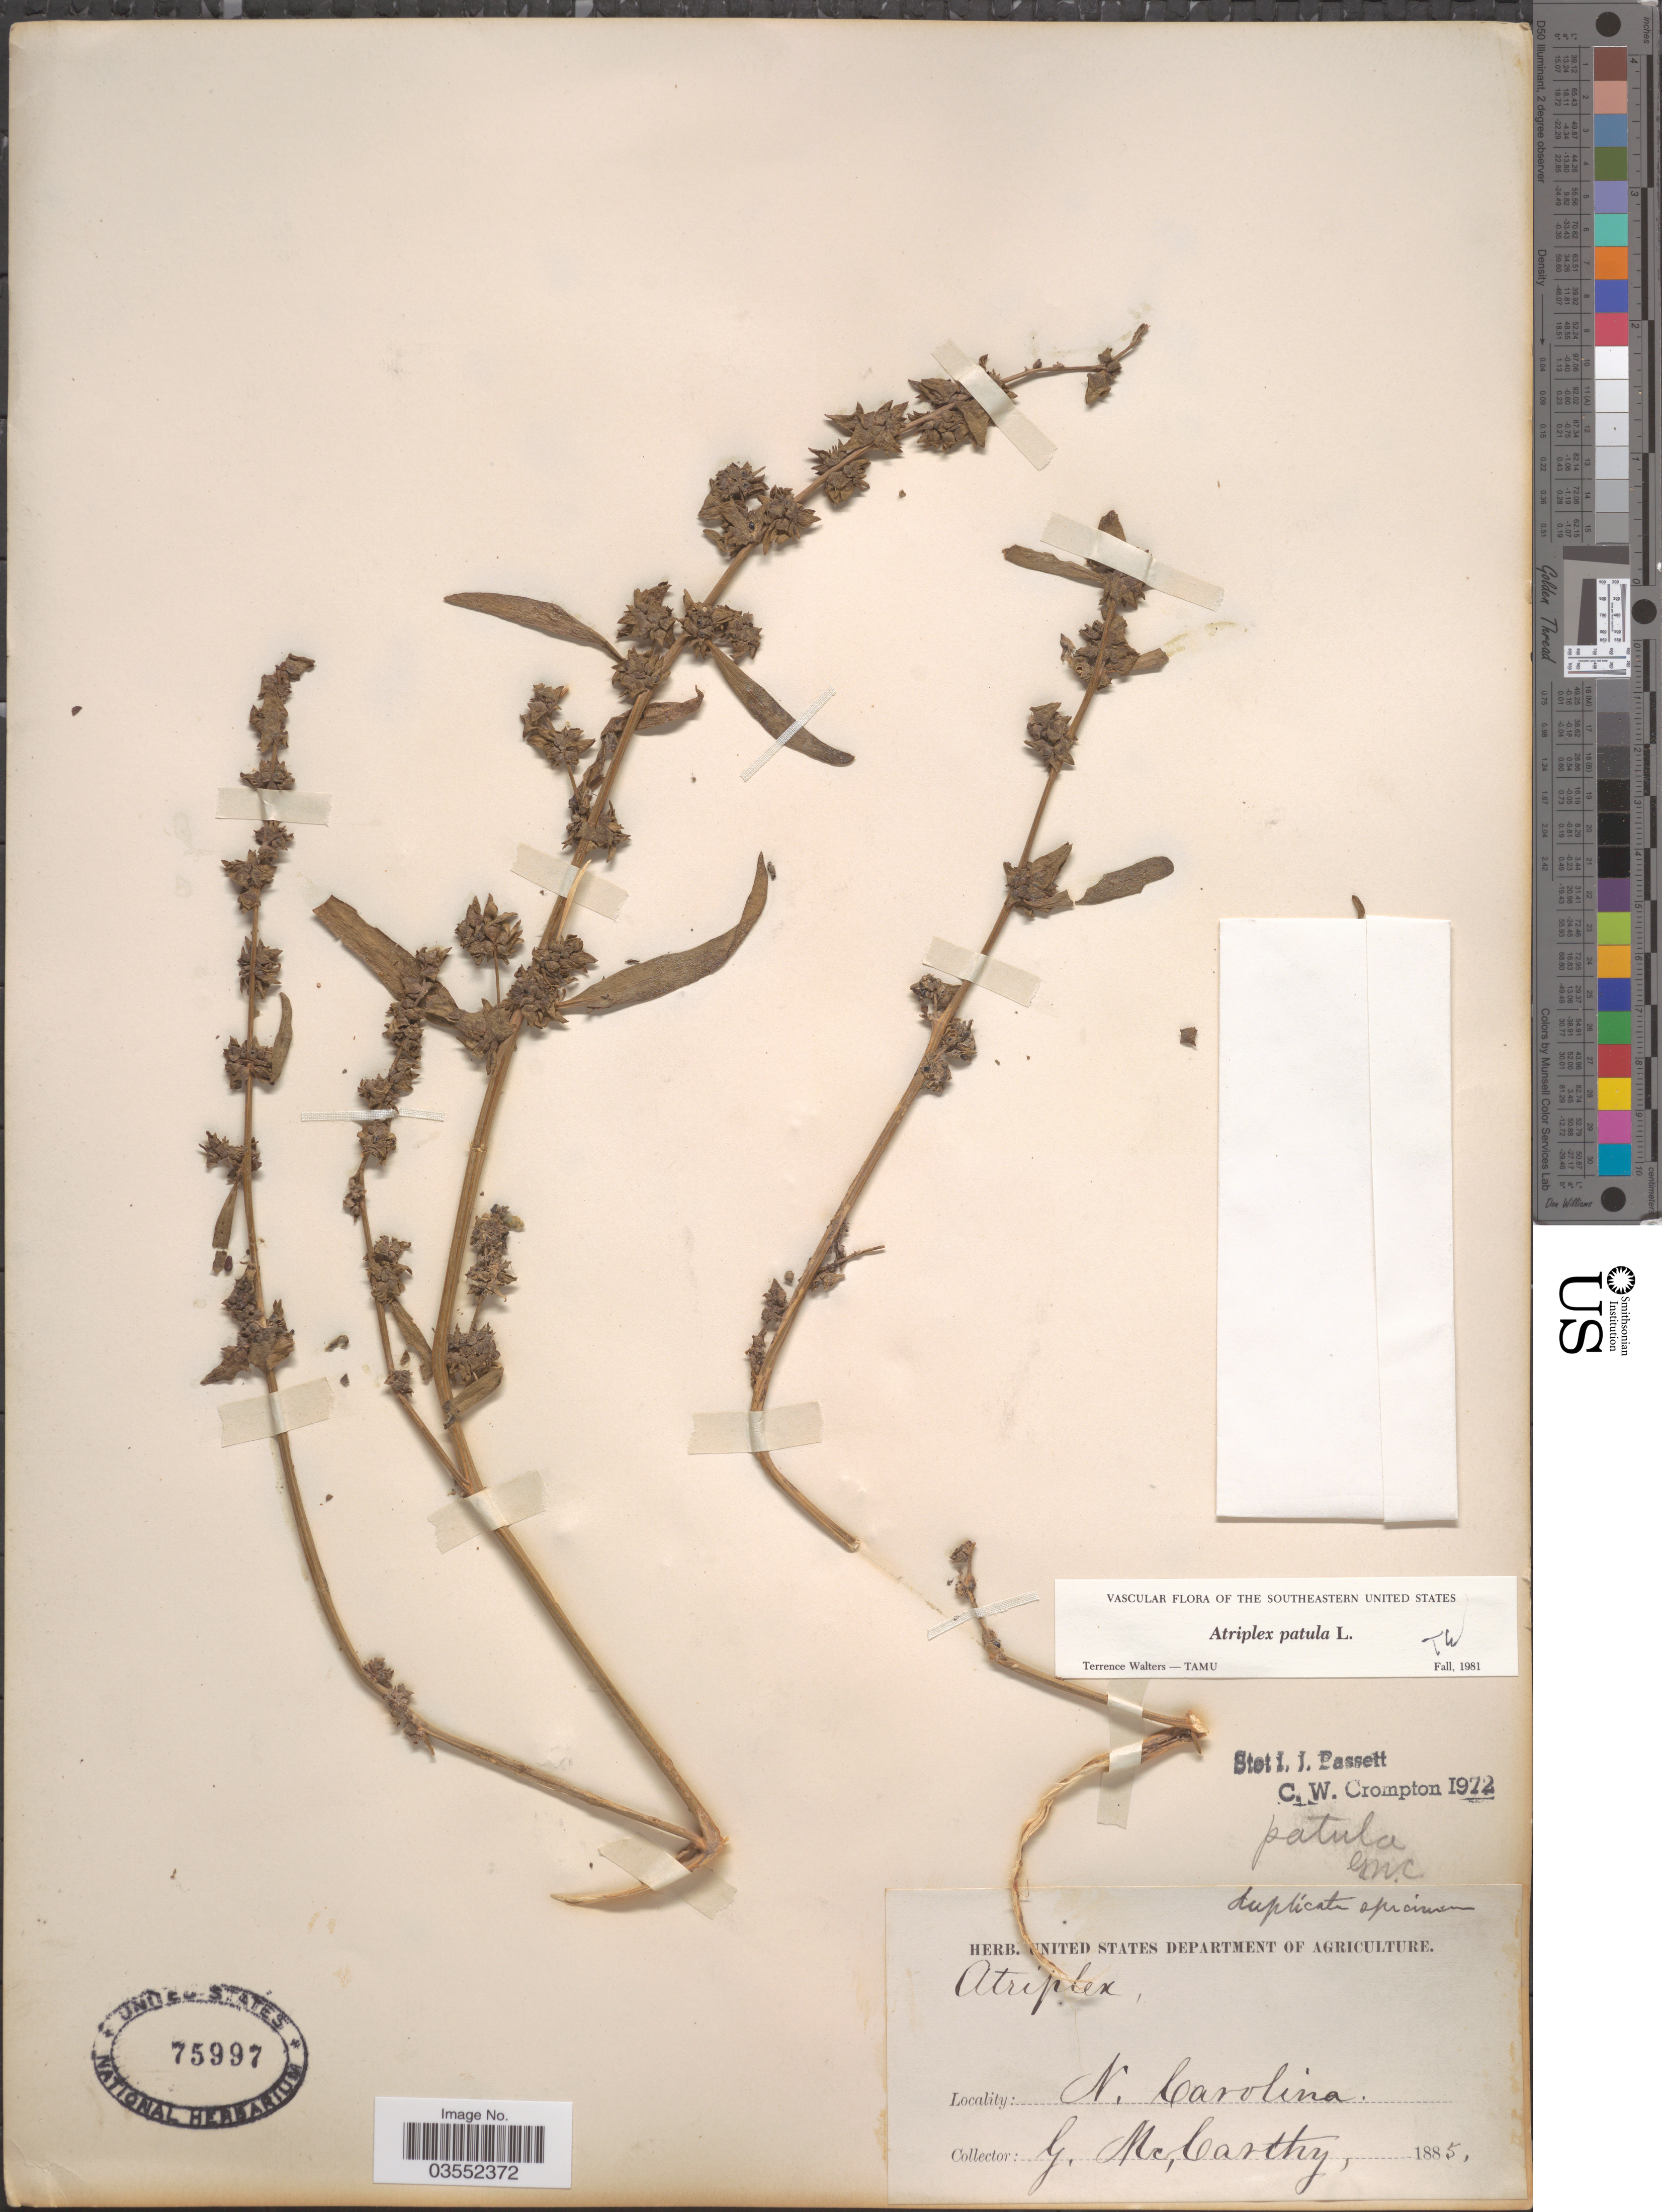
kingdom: Plantae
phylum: Tracheophyta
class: Magnoliopsida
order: Caryophyllales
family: Amaranthaceae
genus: Atriplex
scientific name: Atriplex patula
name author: L.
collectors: G. McCarthy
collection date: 1885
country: United States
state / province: North Carolina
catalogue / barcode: US 75997